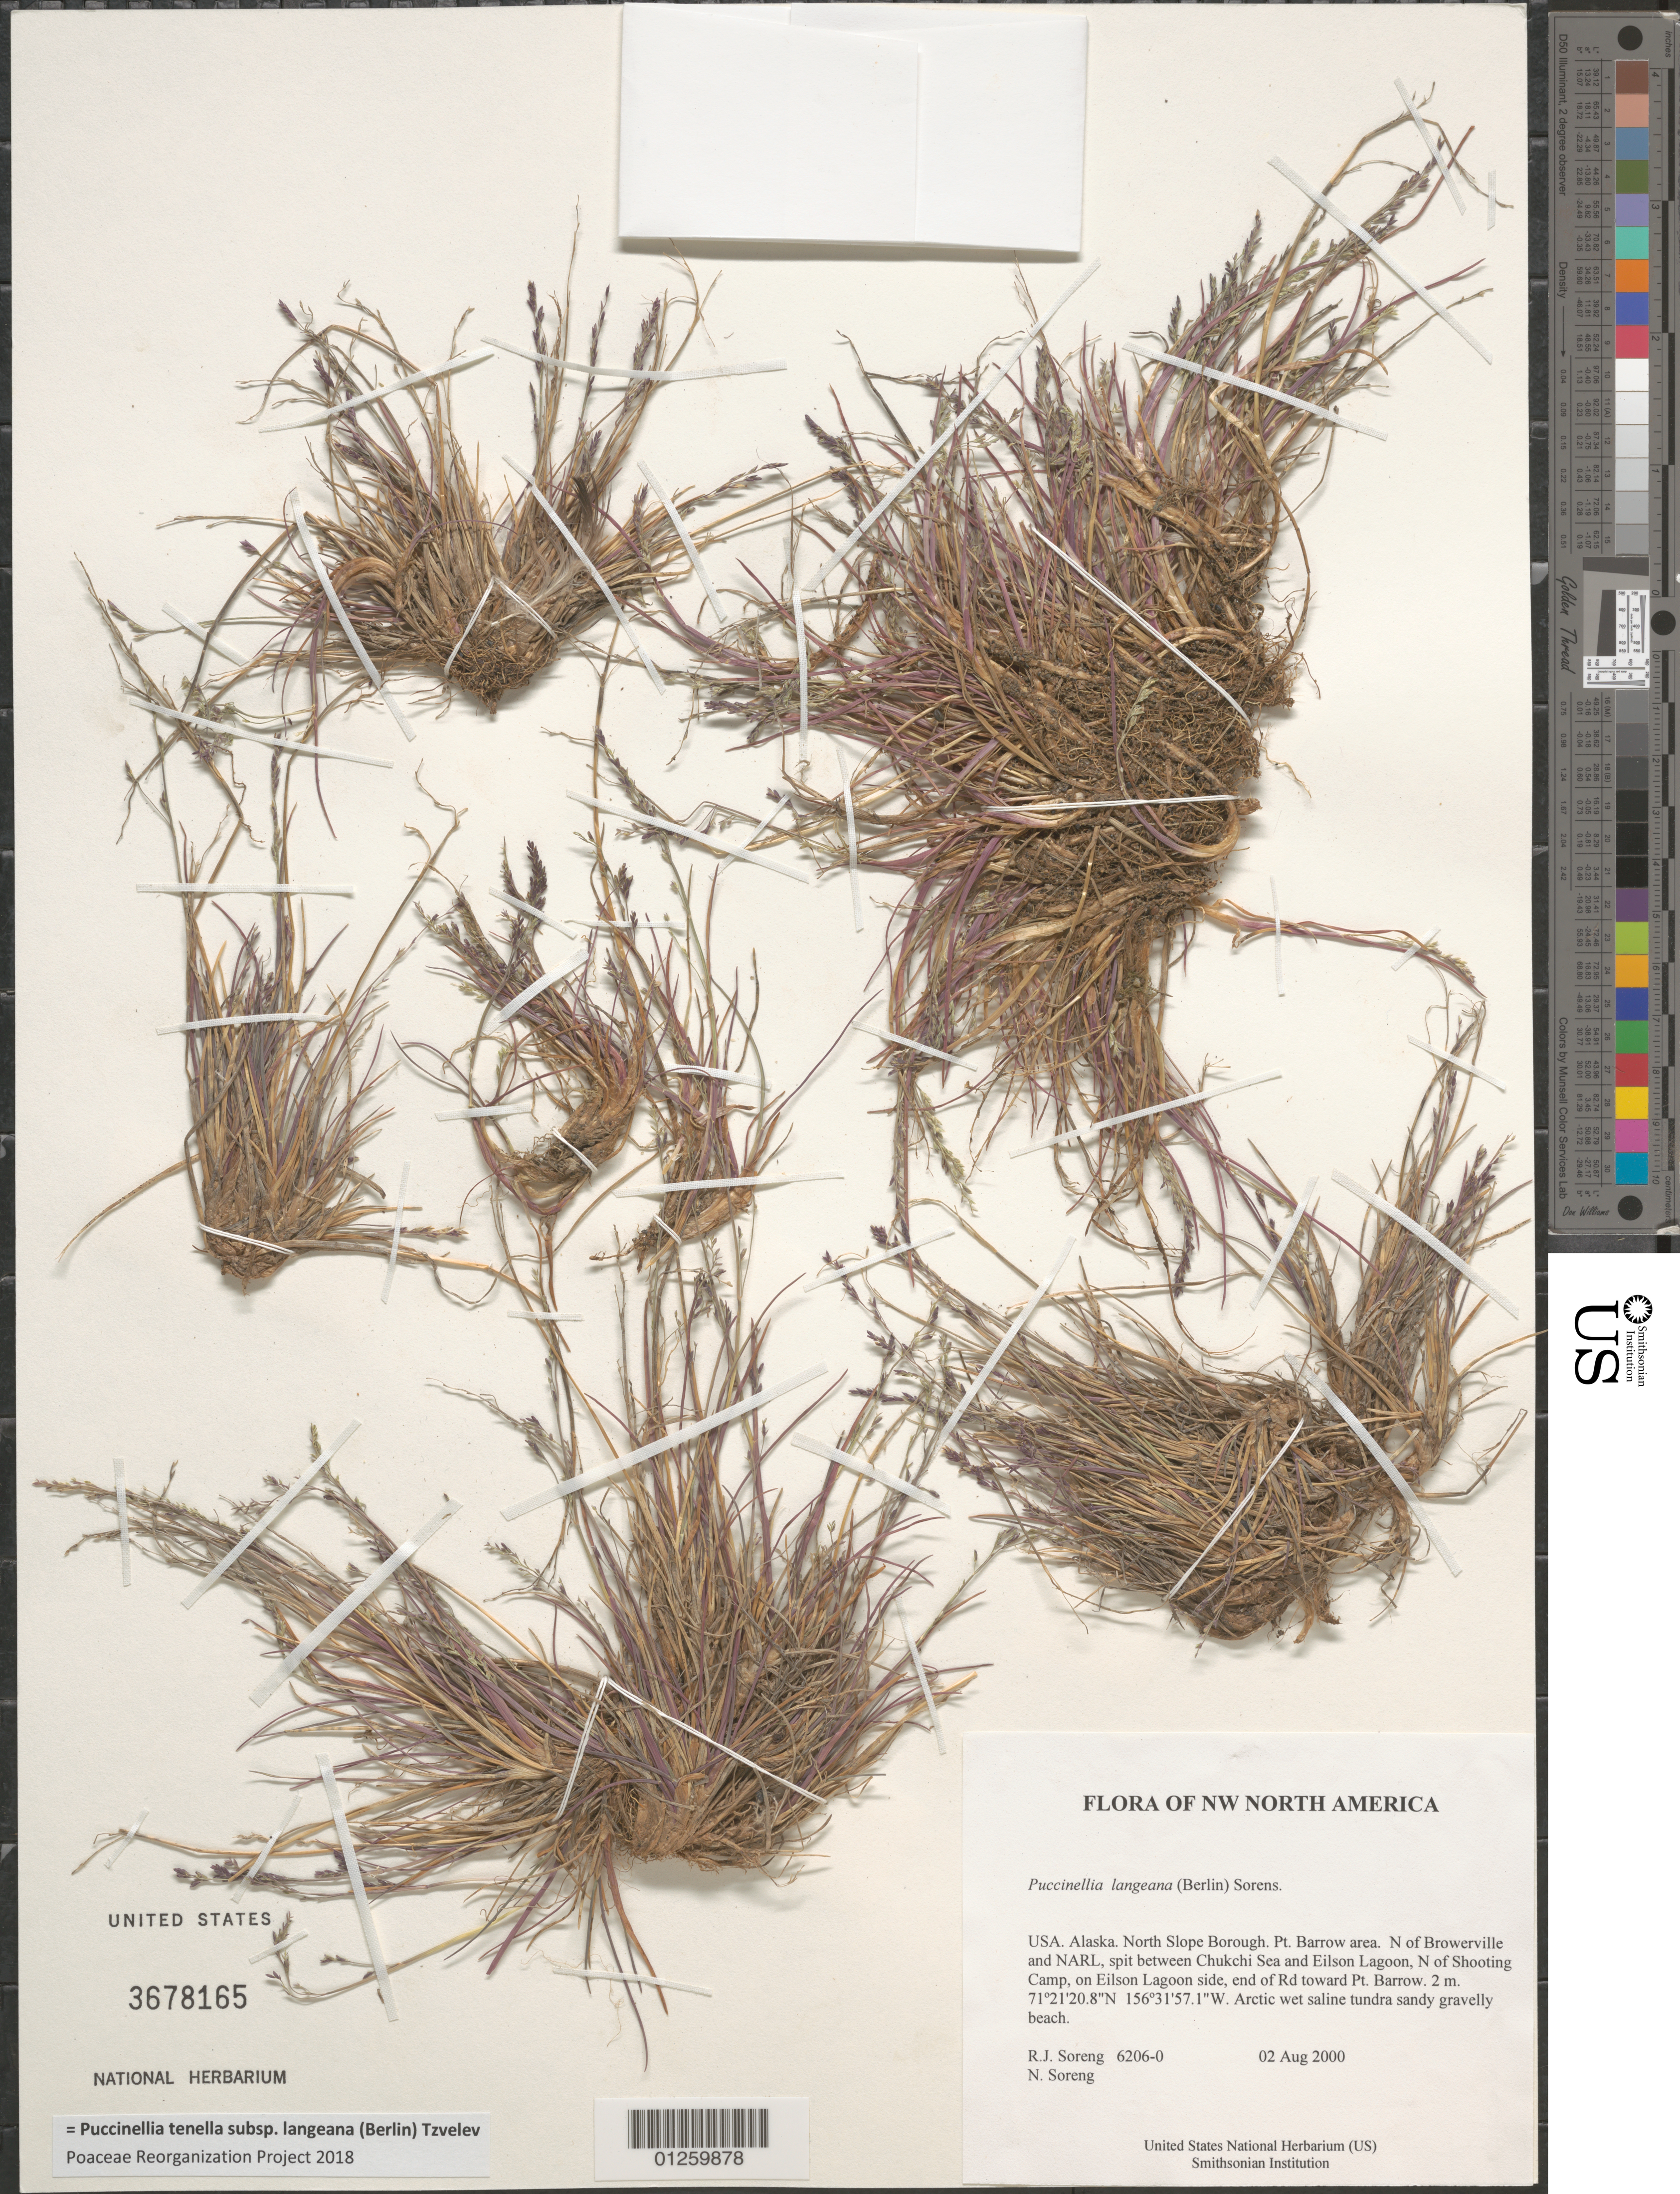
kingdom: Plantae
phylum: Tracheophyta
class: Liliopsida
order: Poales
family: Poaceae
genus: Puccinellia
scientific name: Puccinellia tenella subsp. langeana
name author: (Berlin) Tzvelev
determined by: Poaceae Reorganization Project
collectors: R. J. Soreng & N. L. Soreng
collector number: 6206-0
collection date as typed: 02 Aug 2000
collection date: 2000-08-02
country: United States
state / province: Alaska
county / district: North Slope Borough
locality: Pt. Barrow area. N of Browerville and NARL, spit between Chukchi Sea and Eilson Lagoon, N of Shooting Camp, on Eilson Lagoon side, end of Rd toward Pt. Barrow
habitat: Arctic wet saline tundra sandy gravelly beach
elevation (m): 2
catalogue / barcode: US 3678165